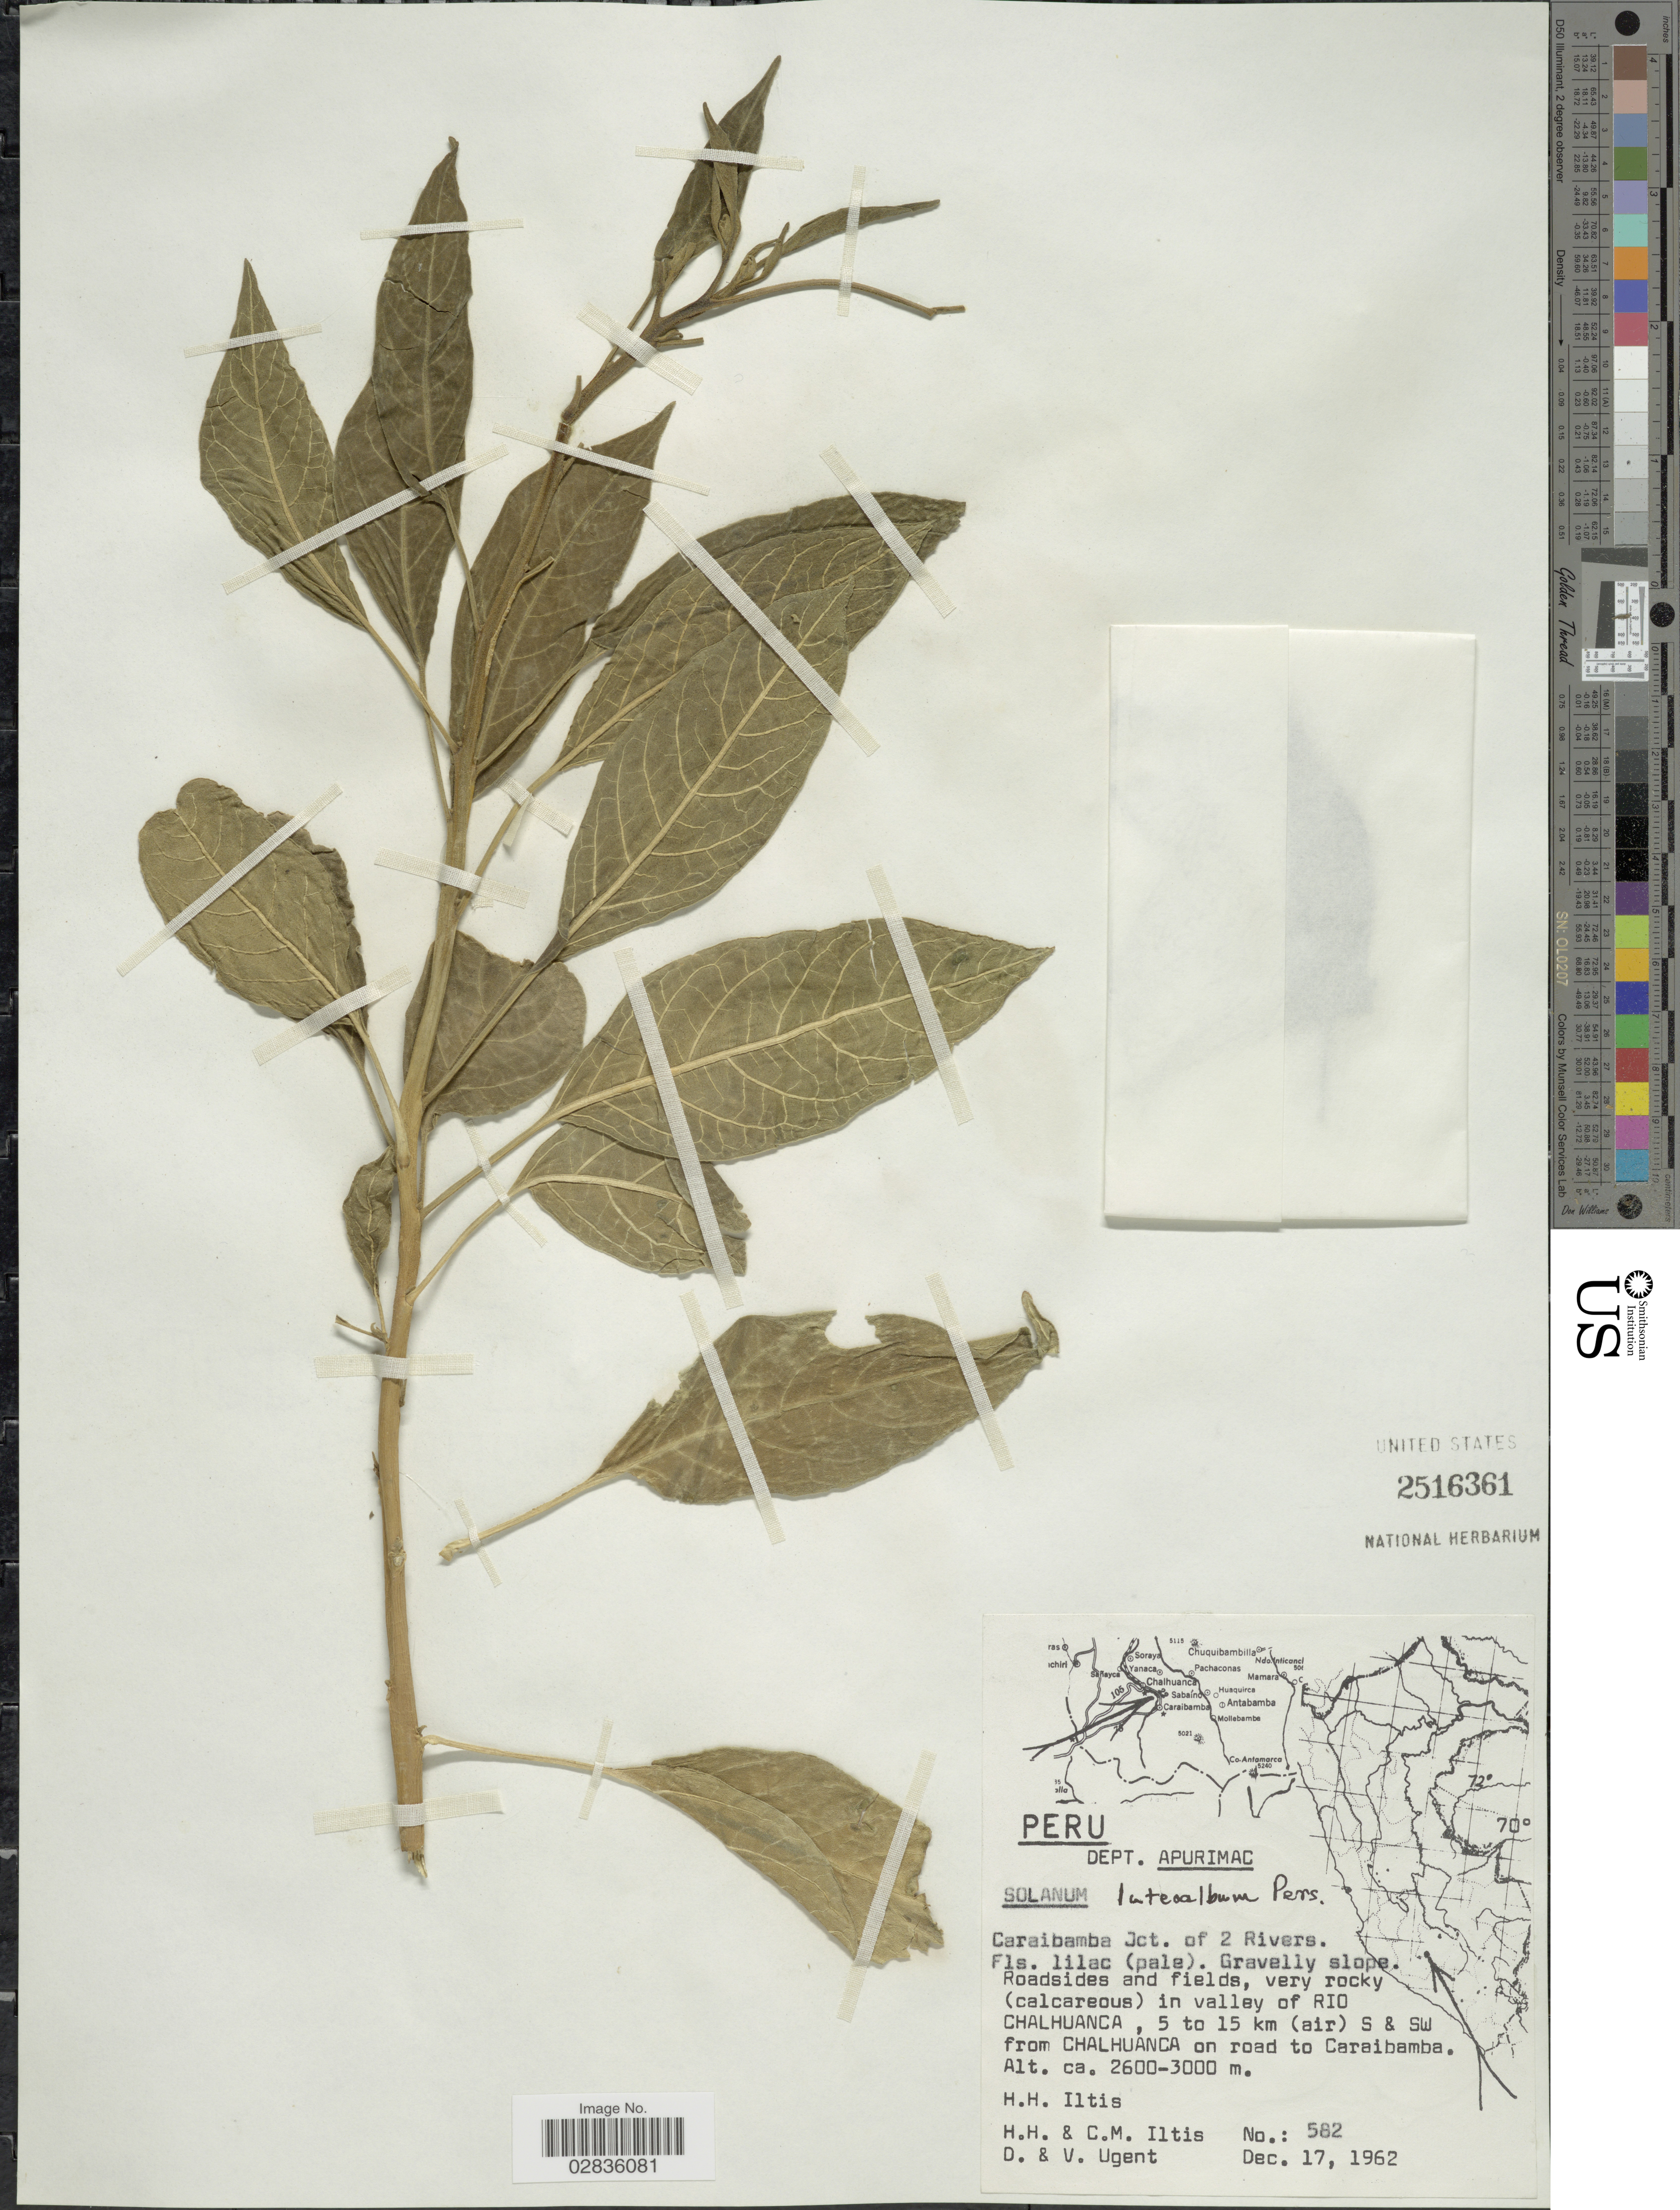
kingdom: Plantae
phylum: Tracheophyta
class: Magnoliopsida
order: Solanales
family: Solanaceae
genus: Solanum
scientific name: Solanum luteoalbum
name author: Pers.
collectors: H. H. Iltis, C. M Iltis, D. Ugent & V. Ugent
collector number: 582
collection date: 1962-12-17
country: Peru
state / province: Apurímac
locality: Dept. Apurimac. Caraibamba Jct. of 2 Rivers. Roadsides and fields, very rocky (calcareous) in valley of RIO CHALHUANCA, 5 to 15 km (air) S & SW from CHALHUANCA on road to Caraibamba.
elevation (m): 2600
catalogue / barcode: US 2516361